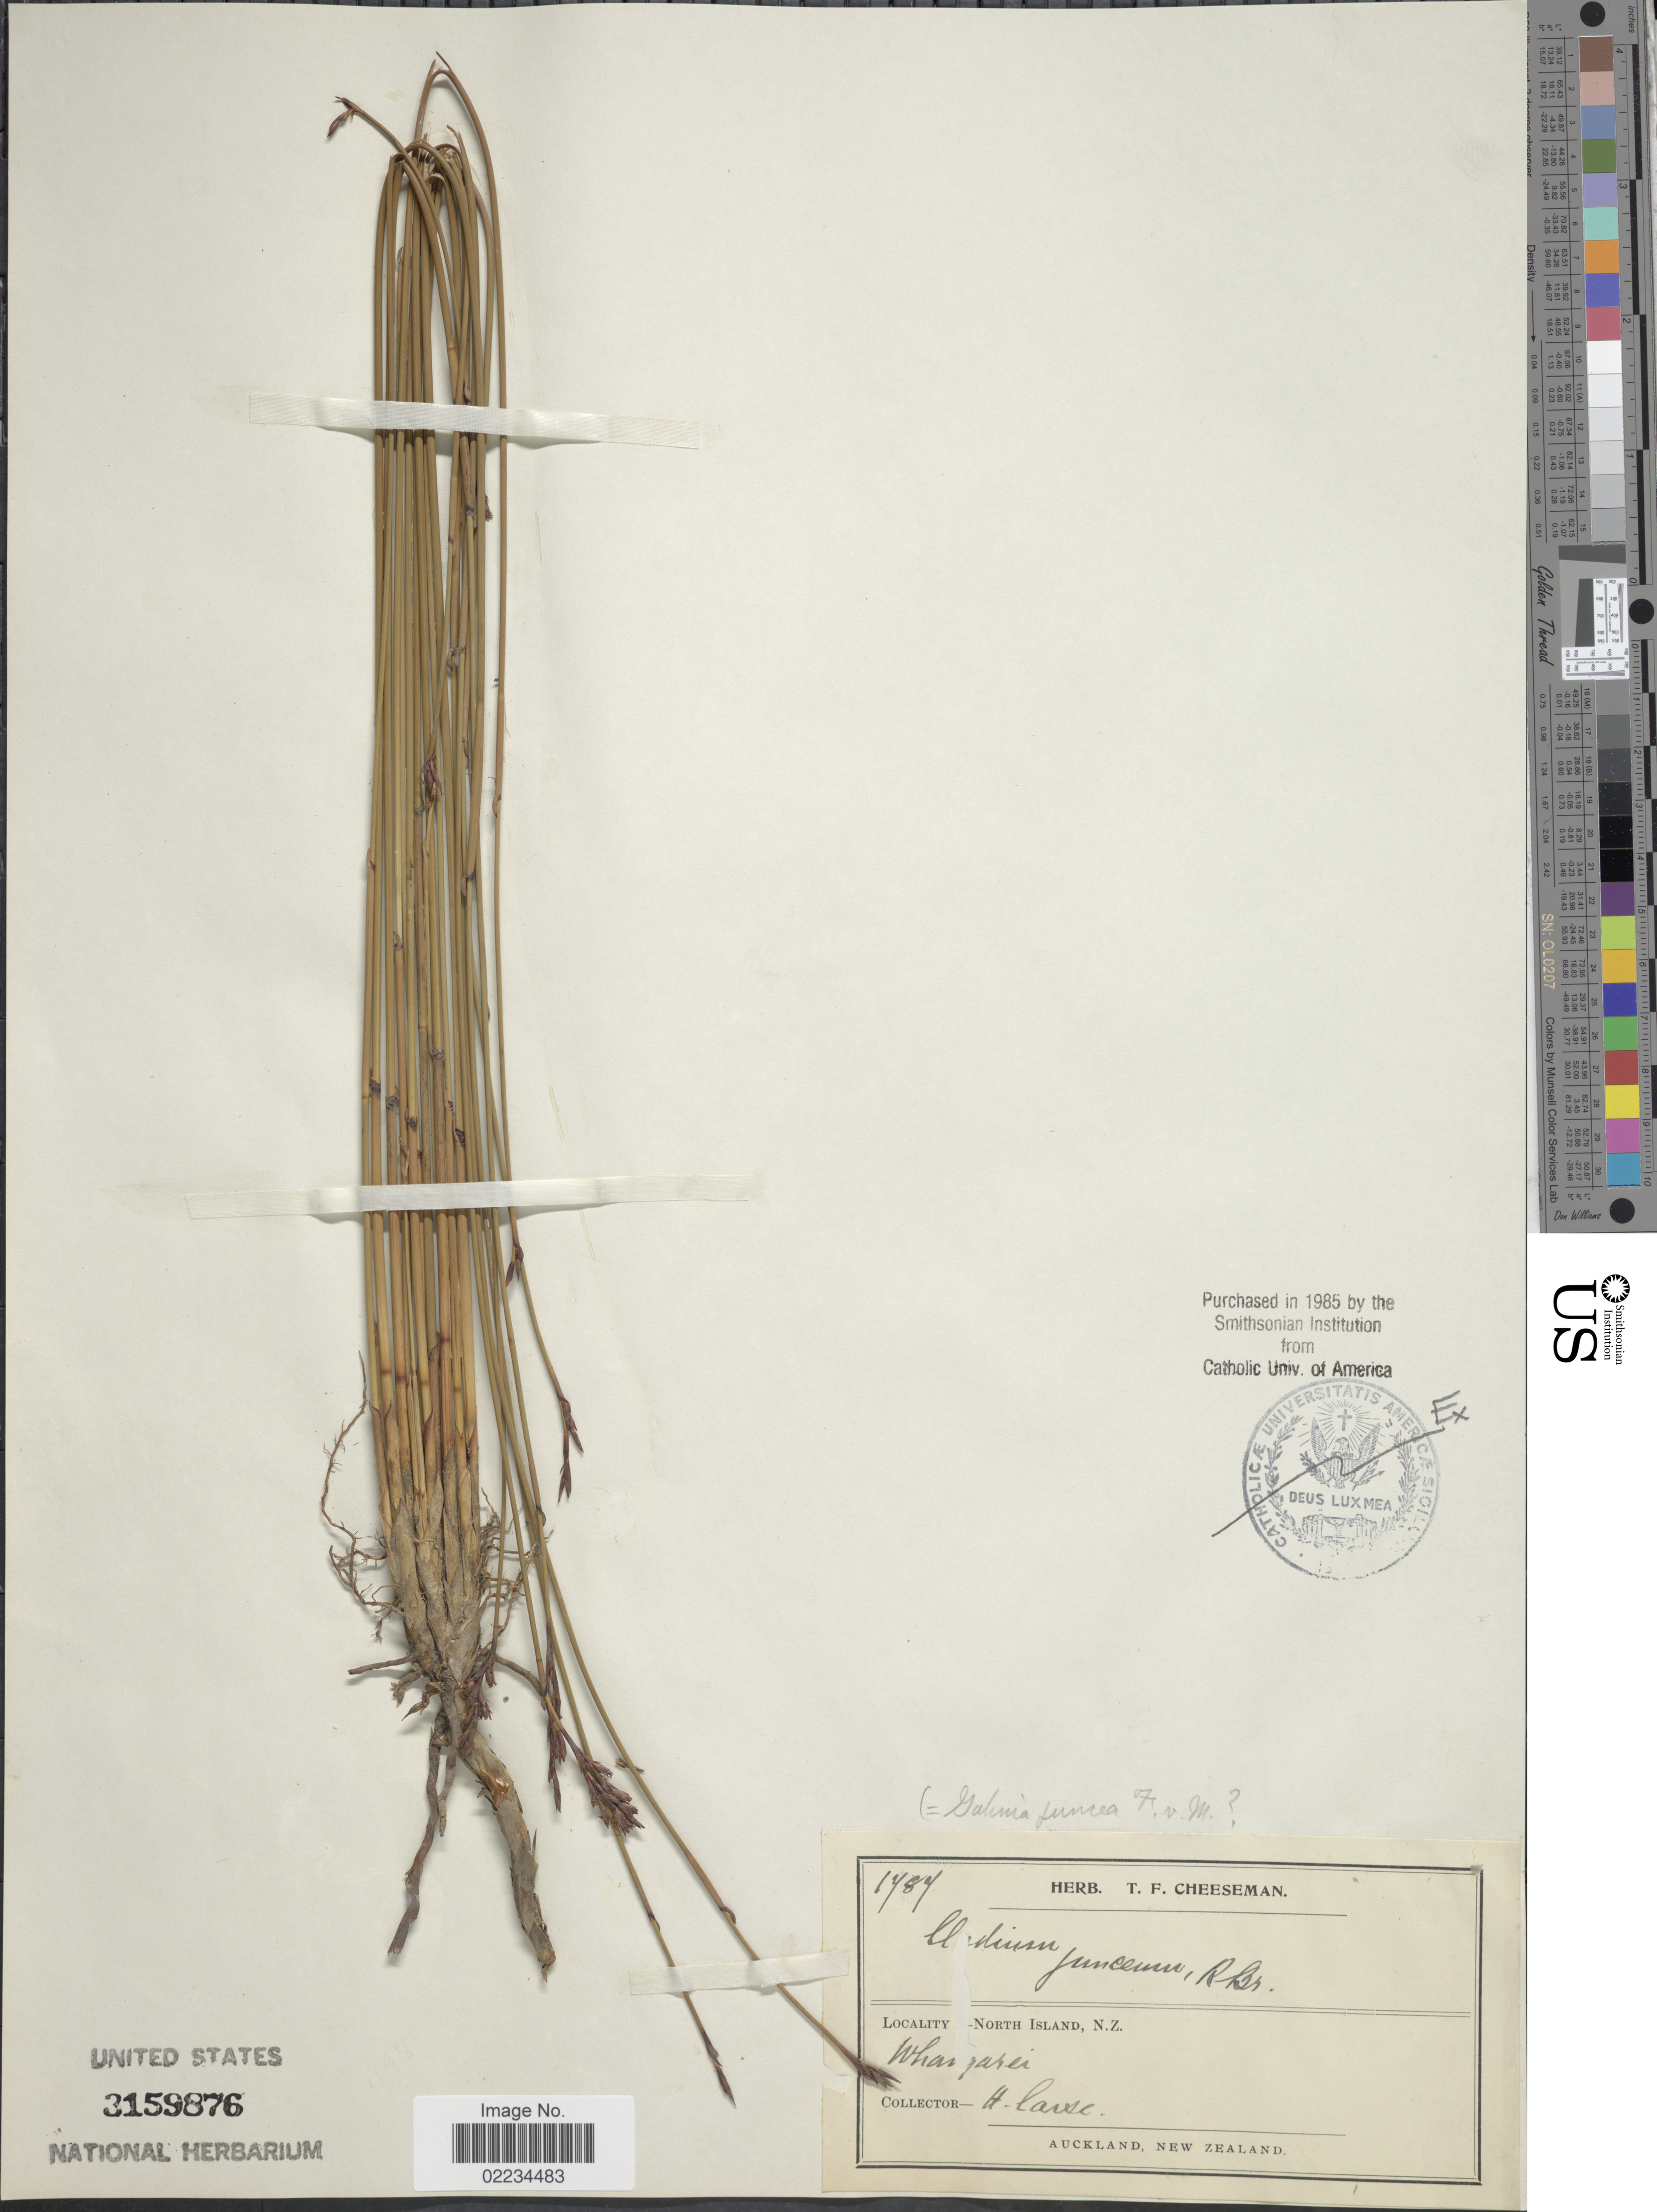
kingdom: Plantae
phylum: Tracheophyta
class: Liliopsida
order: Poales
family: Cyperaceae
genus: Gahnia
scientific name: Gahnia javanica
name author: Moritzi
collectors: H. Carse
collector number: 1787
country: New Zealand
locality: North Island, Whangarei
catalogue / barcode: US 3159876